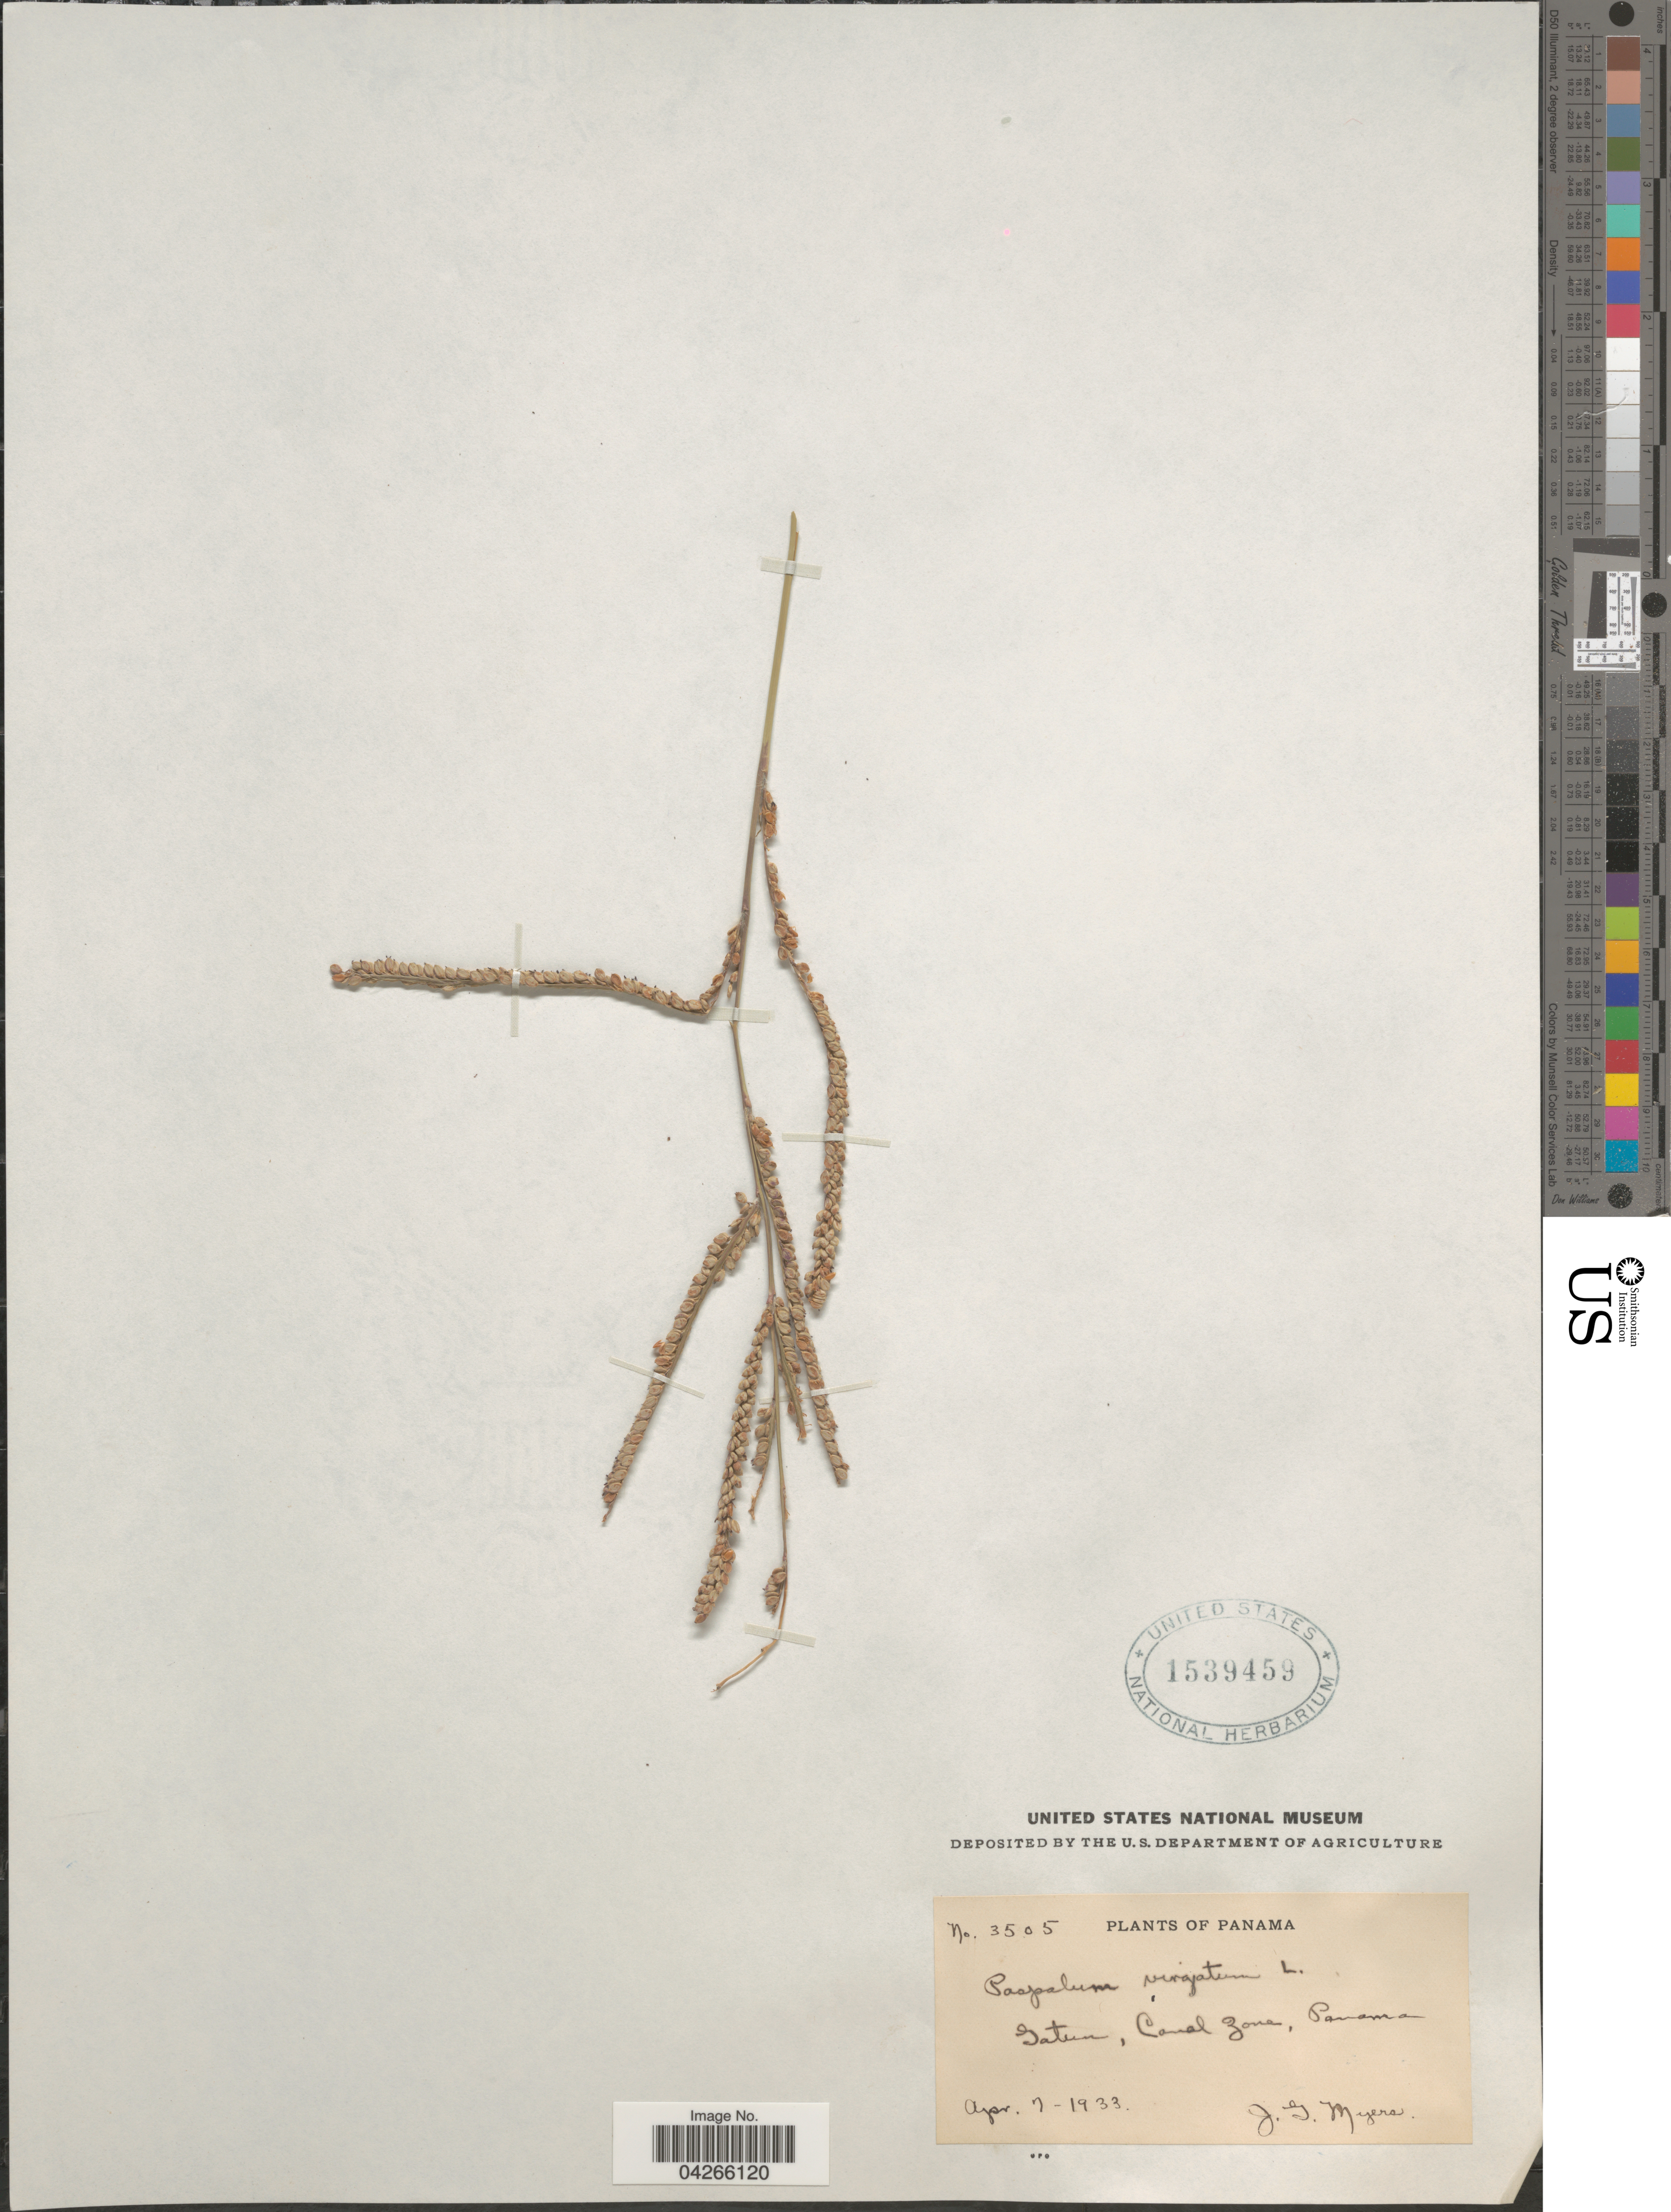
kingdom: Plantae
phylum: Tracheophyta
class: Liliopsida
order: Poales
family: Poaceae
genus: Paspalum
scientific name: Paspalum virgatum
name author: L.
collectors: J. Myers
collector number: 3505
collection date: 1933-04-07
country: Panama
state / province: Panamá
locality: Gatun, Canal Zone.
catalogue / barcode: US 1539459